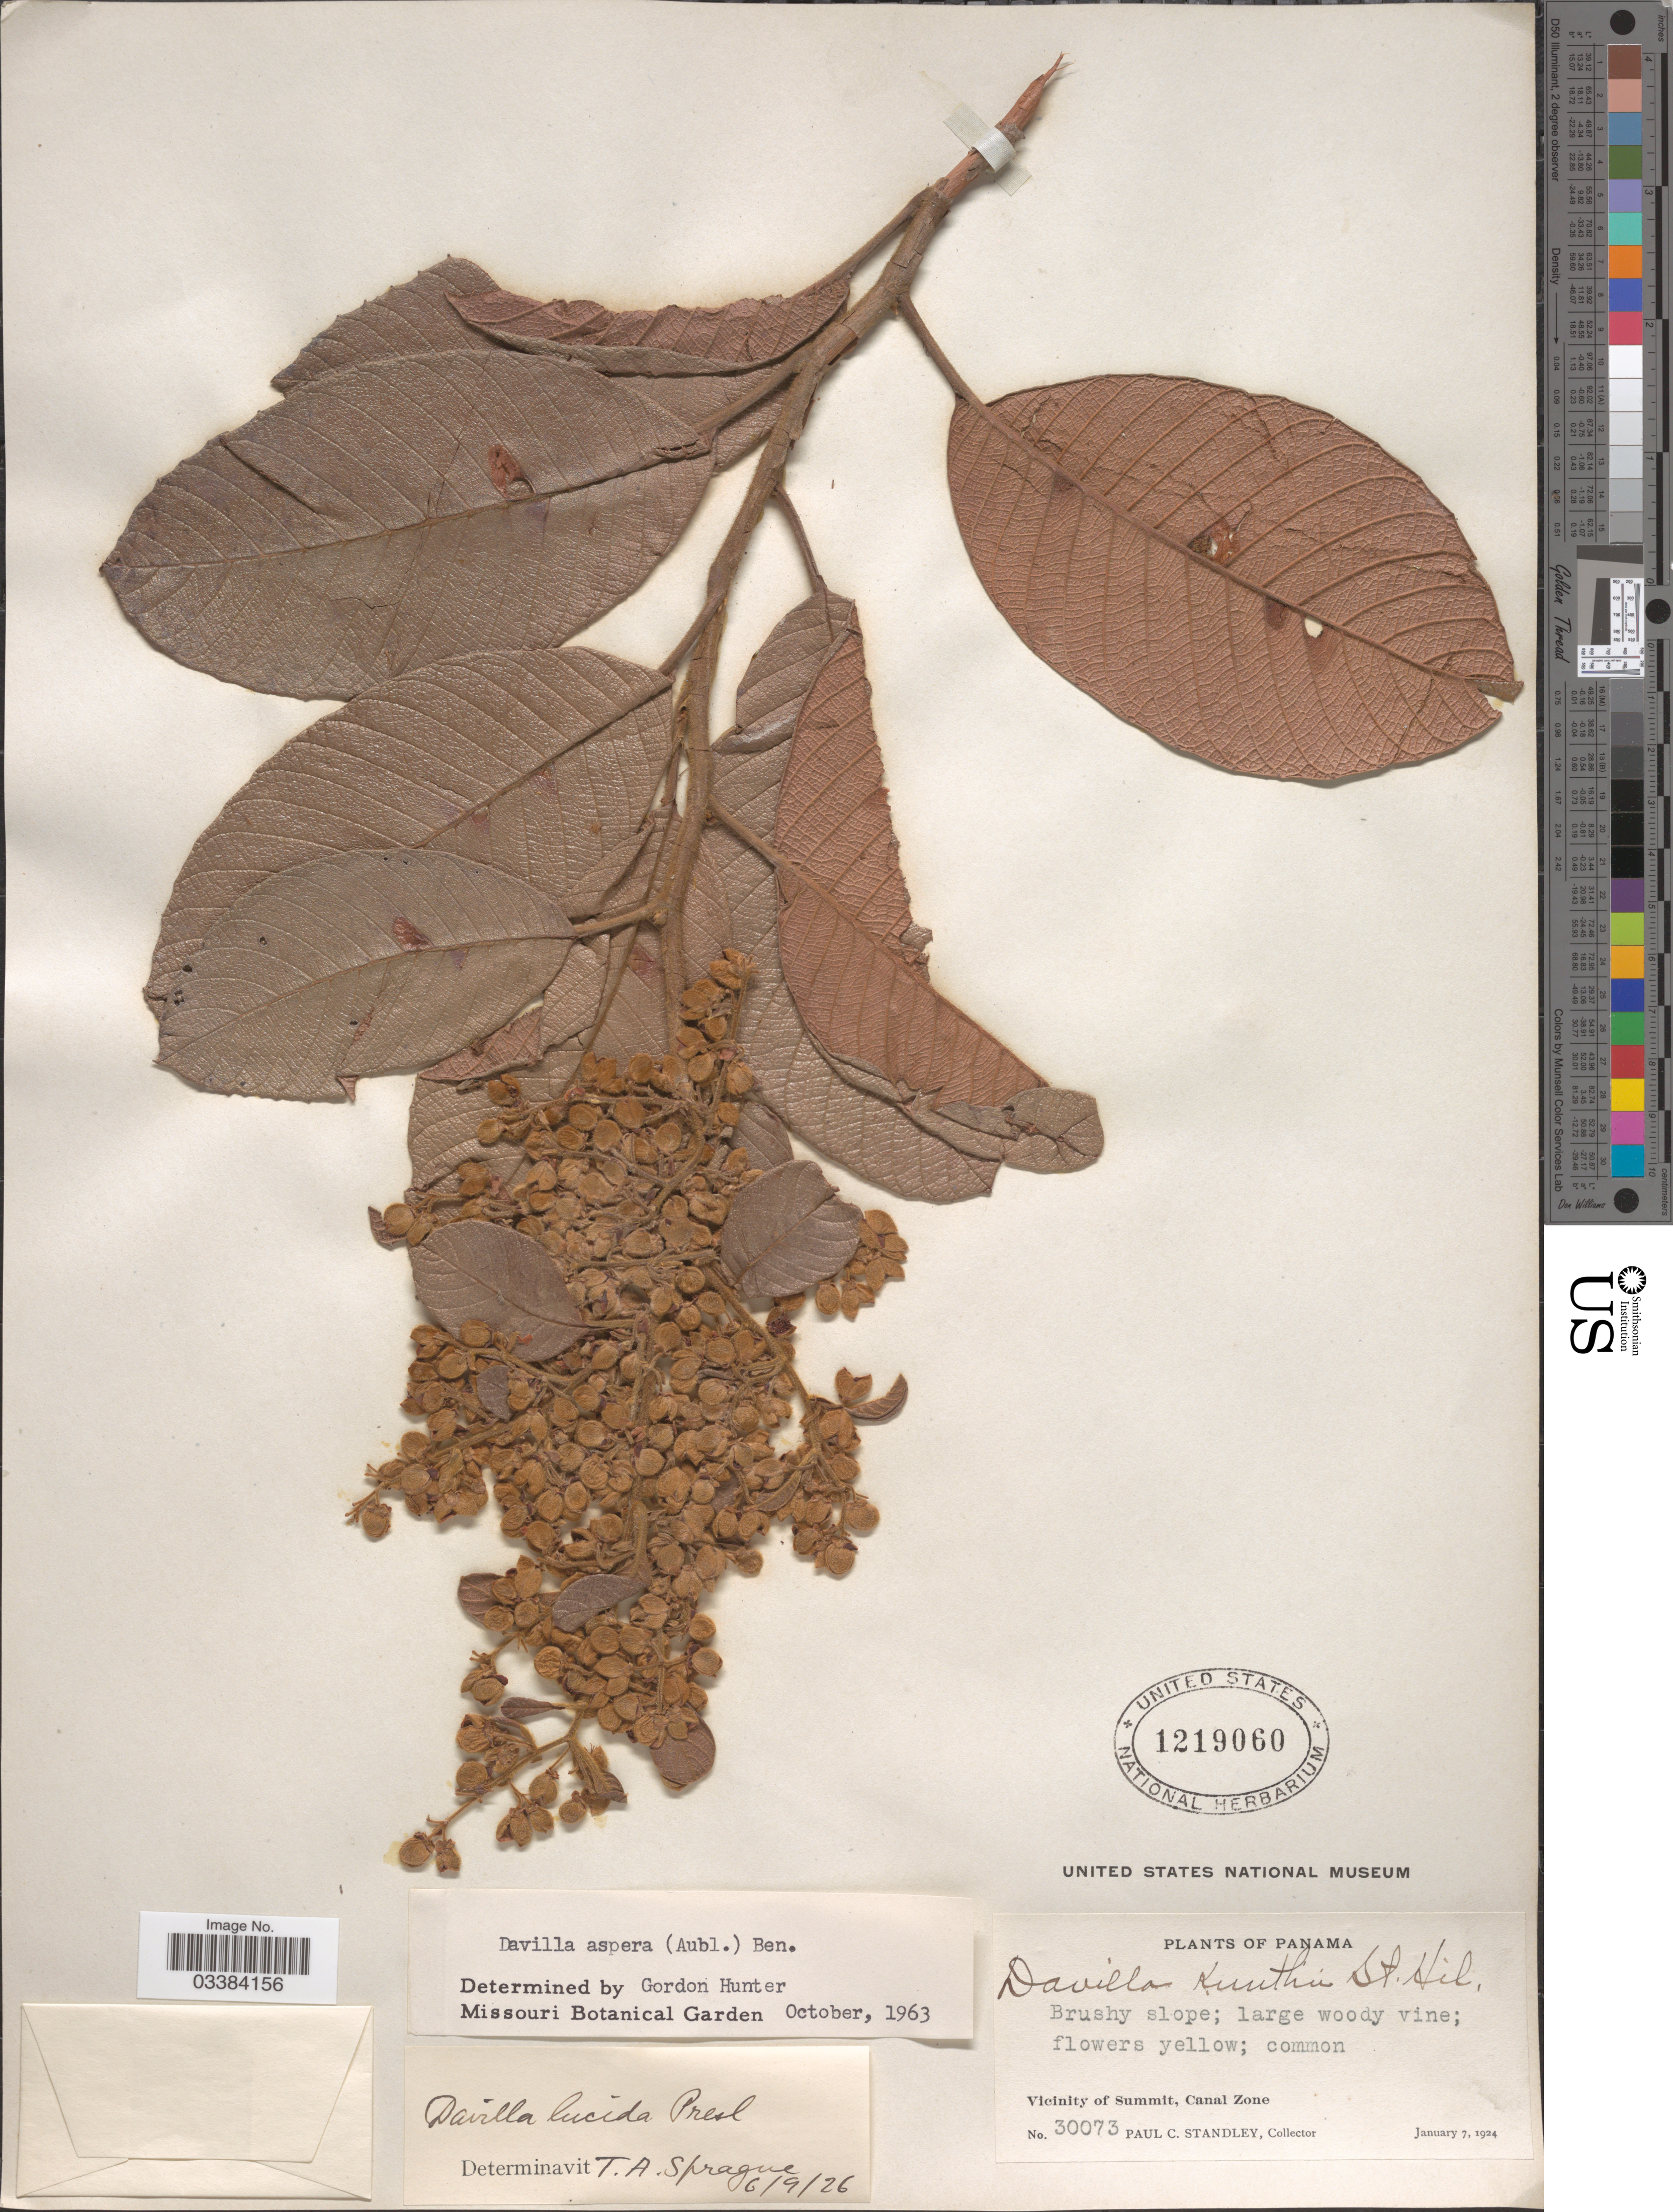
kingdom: Plantae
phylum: Tracheophyta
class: Magnoliopsida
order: Dilleniales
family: Dilleniaceae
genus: Davilla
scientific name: Davilla kunthii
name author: A. St.-Hil.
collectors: P. C. Standley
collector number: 30073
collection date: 1924-01-07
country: Panama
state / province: Colón / Panamá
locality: Vicinity of Summit, Canal Zone.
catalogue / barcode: US 1219060